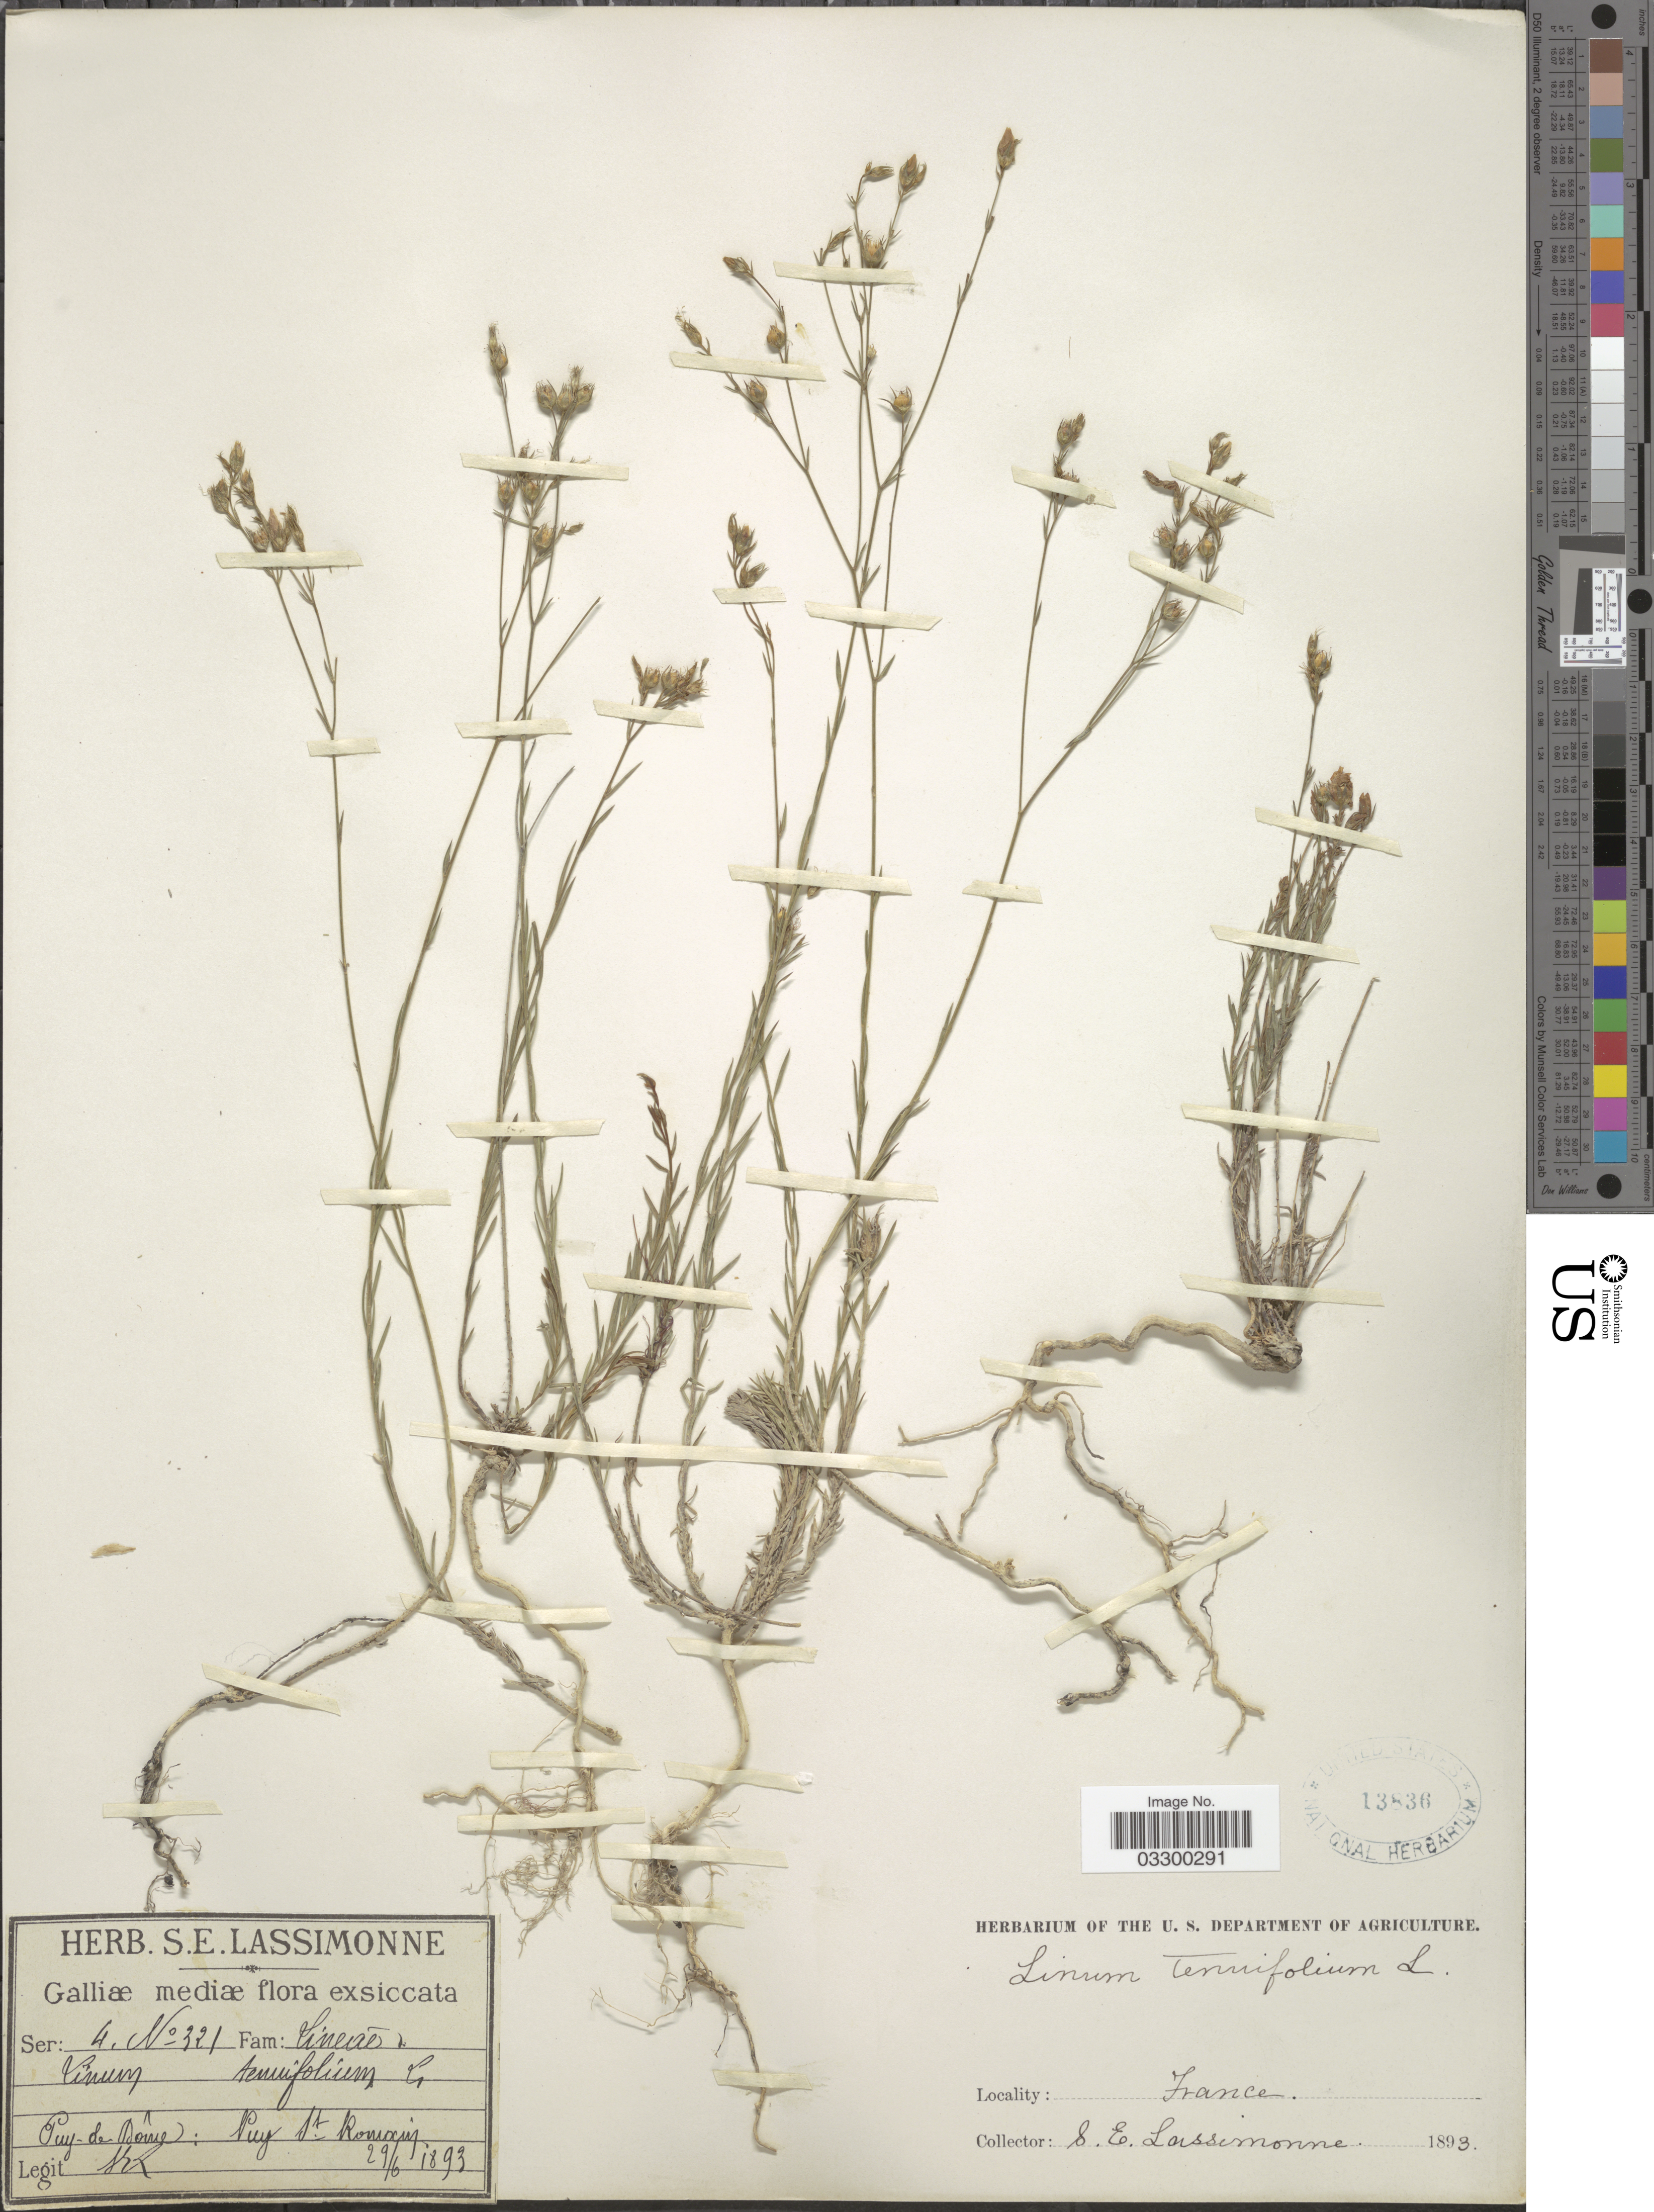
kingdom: Plantae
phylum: Tracheophyta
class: Magnoliopsida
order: Malpighiales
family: Linaceae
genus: Linum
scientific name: Linum tenuifolium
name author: L.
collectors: S. Lassimonne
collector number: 321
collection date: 1893-06-29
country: France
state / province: Auvergne-Rhône-Alpes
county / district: Puy-de-Dôme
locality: Galliæ mediæ. Puy-de-Dôme: Puy St. Romain.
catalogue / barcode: US 13836